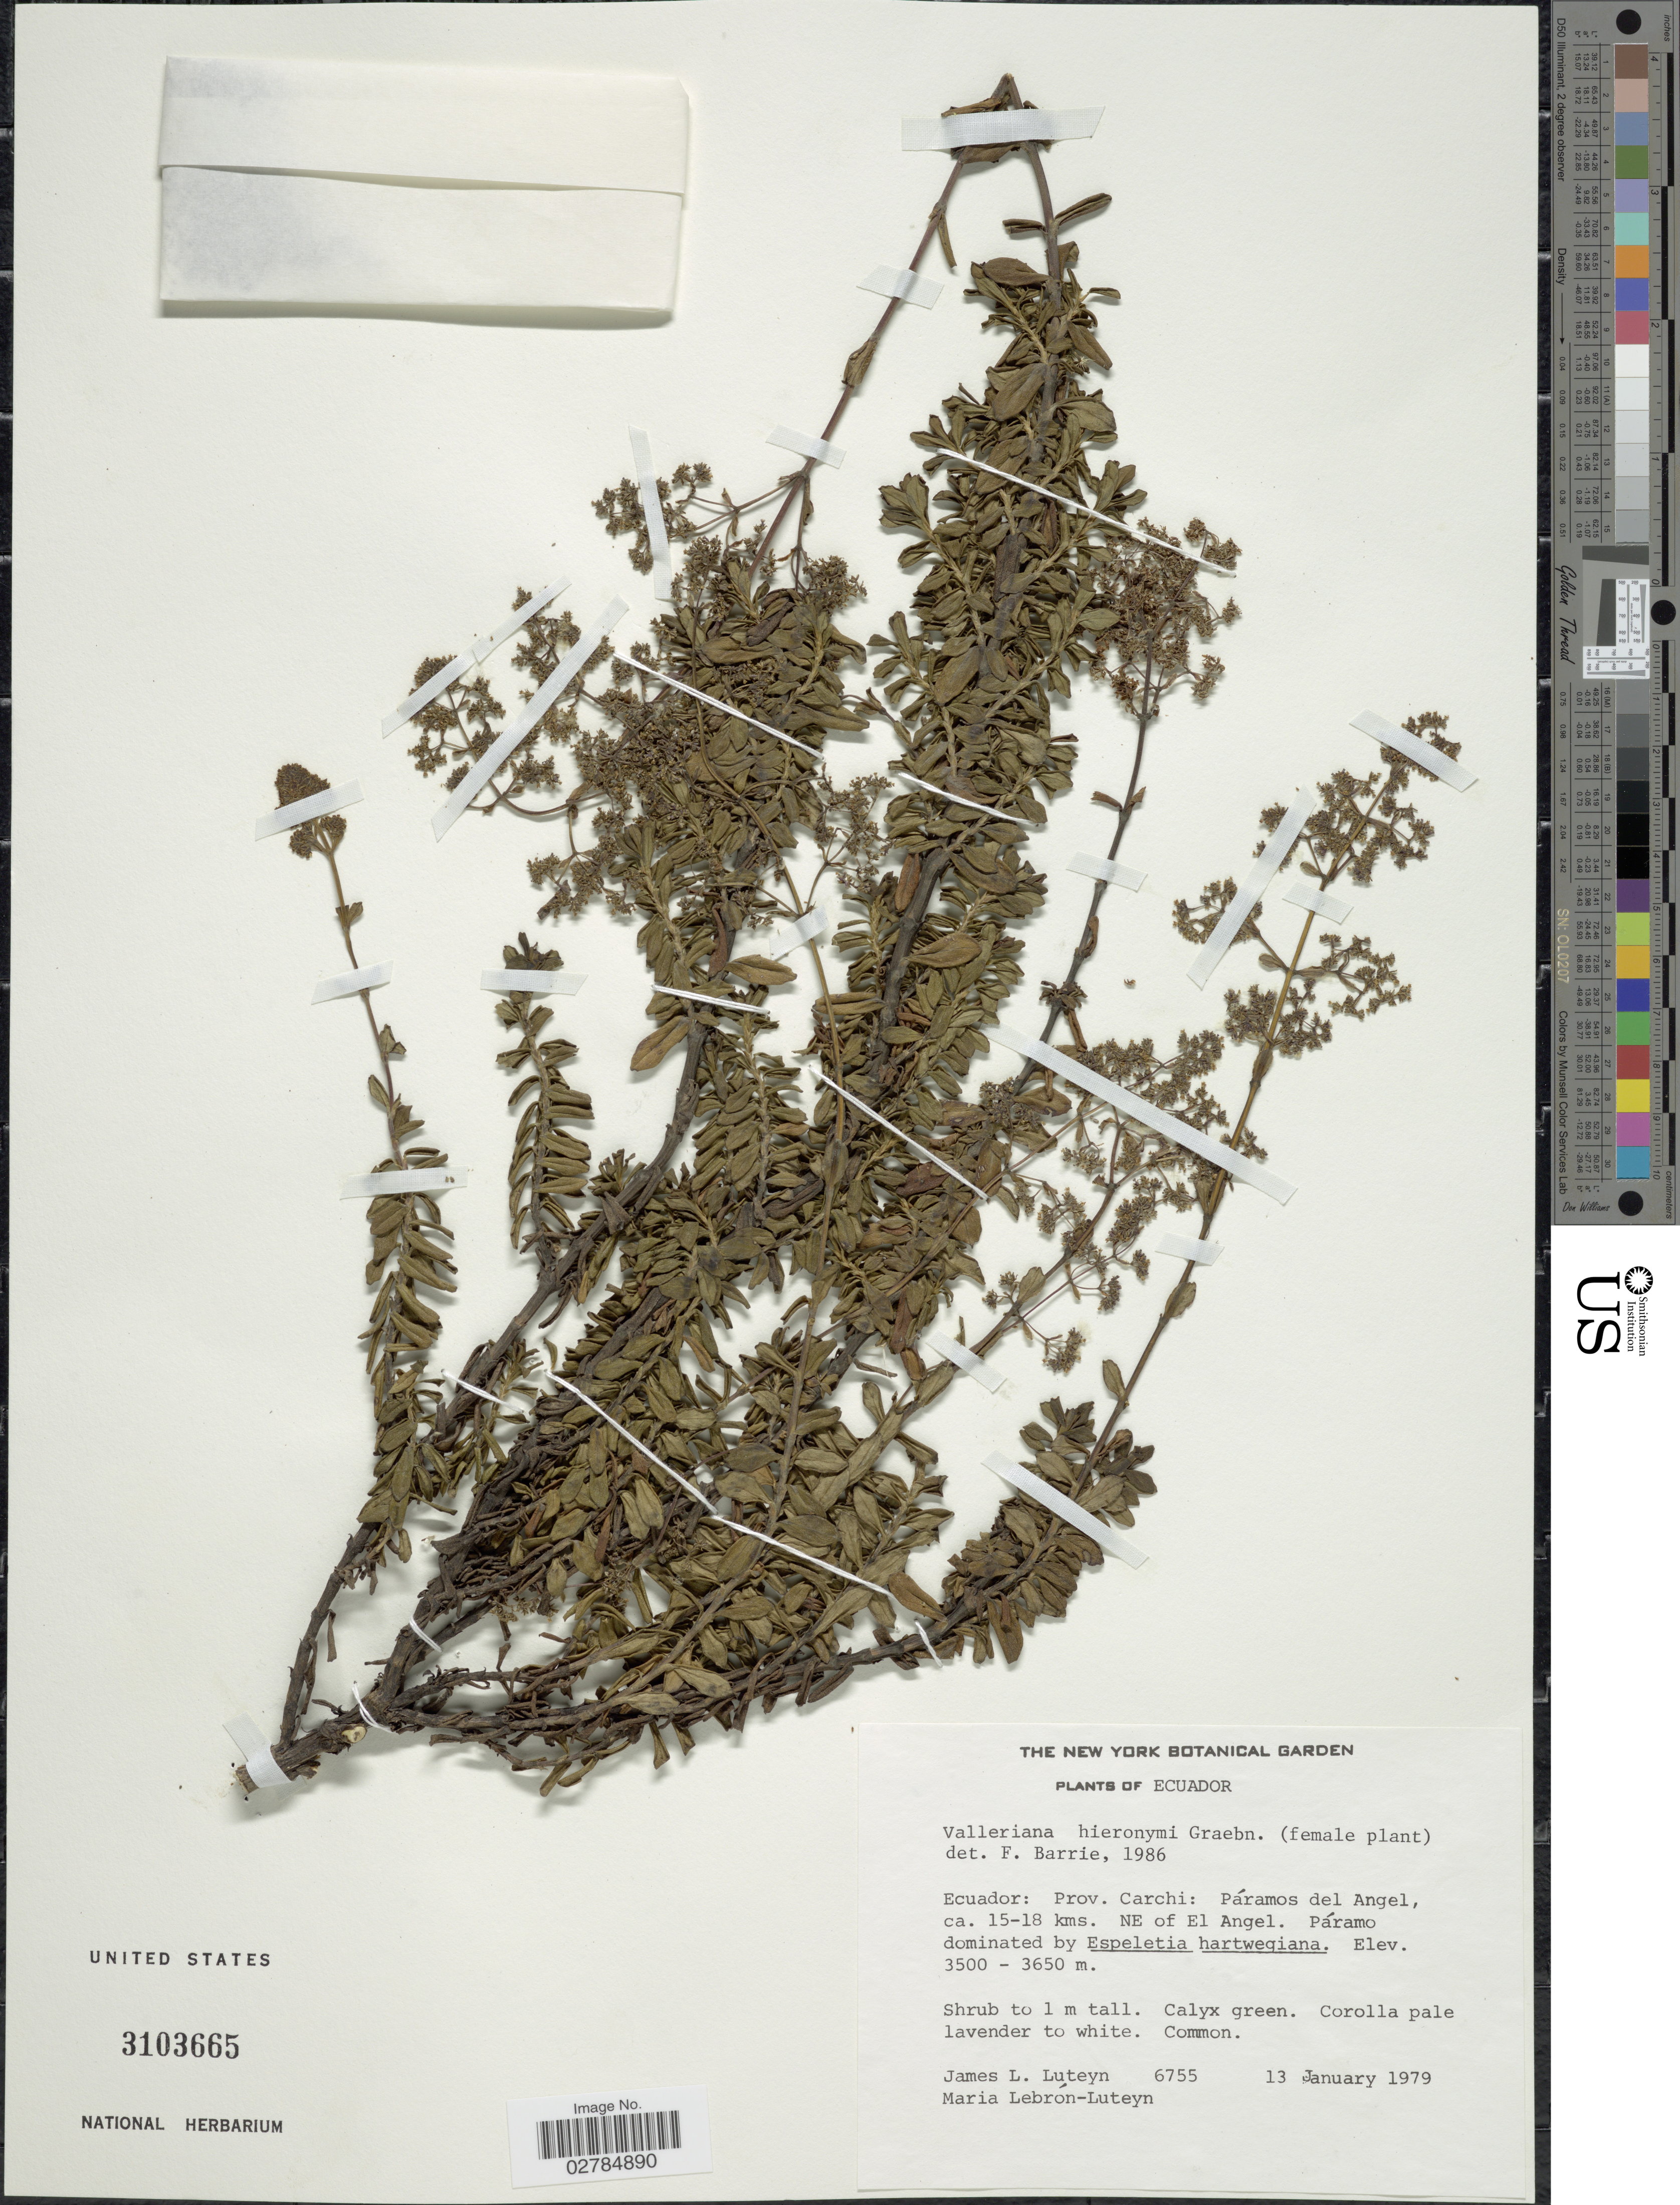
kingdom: Plantae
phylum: Tracheophyta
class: Magnoliopsida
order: Dipsacales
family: Caprifoliaceae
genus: Valeriana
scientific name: Valeriana microphylla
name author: Kunth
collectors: J. L. Luteyn & M. L. Lebrón-Luteyn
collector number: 6755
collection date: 1979-01-13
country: Ecuador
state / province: Carchi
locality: Páramos del Angel, ca. 15-18 kms. NE of El Angel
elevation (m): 3500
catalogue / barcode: US 3103665